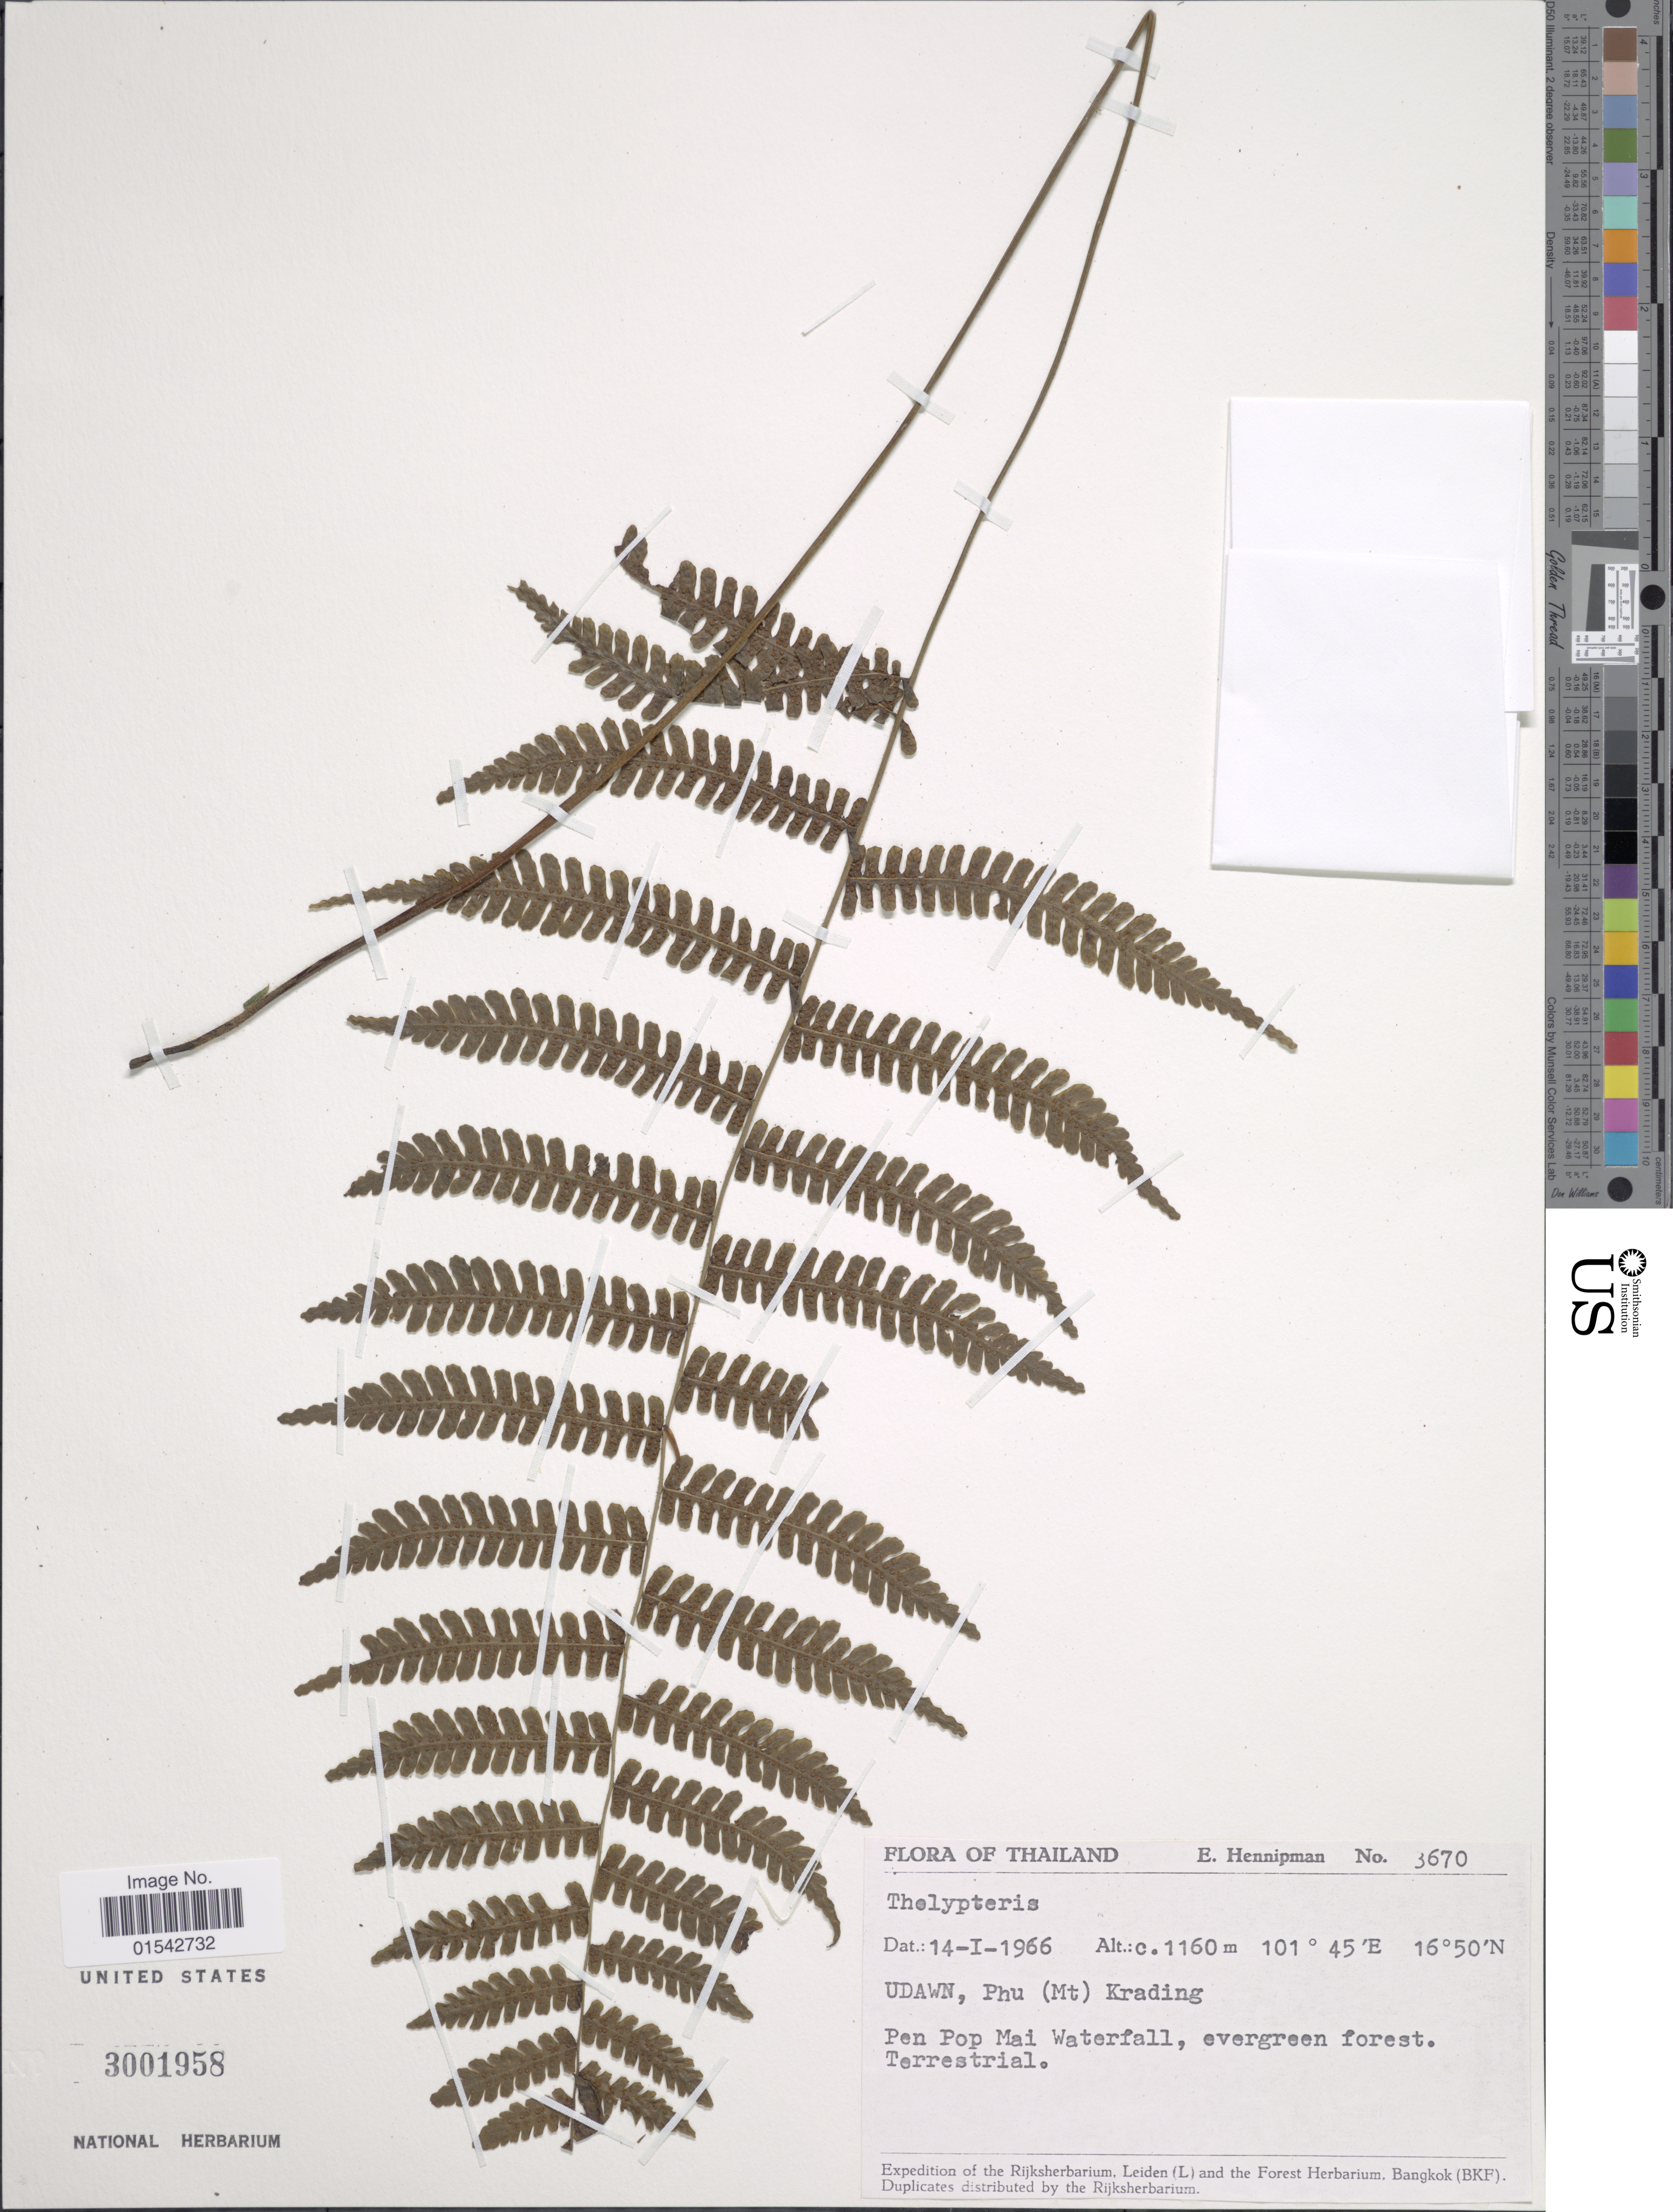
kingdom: Plantae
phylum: Tracheophyta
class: Polypodiopsida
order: Polypodiales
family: Thelypteridaceae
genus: Cyclosorus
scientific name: Cyclosorus sp.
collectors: E. Hennipman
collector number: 3670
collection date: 1966-01-14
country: Thailand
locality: Udawn, Phu (Mt) Krading, Pen Pop Mai waterfall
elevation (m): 1160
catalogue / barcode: US 3001958